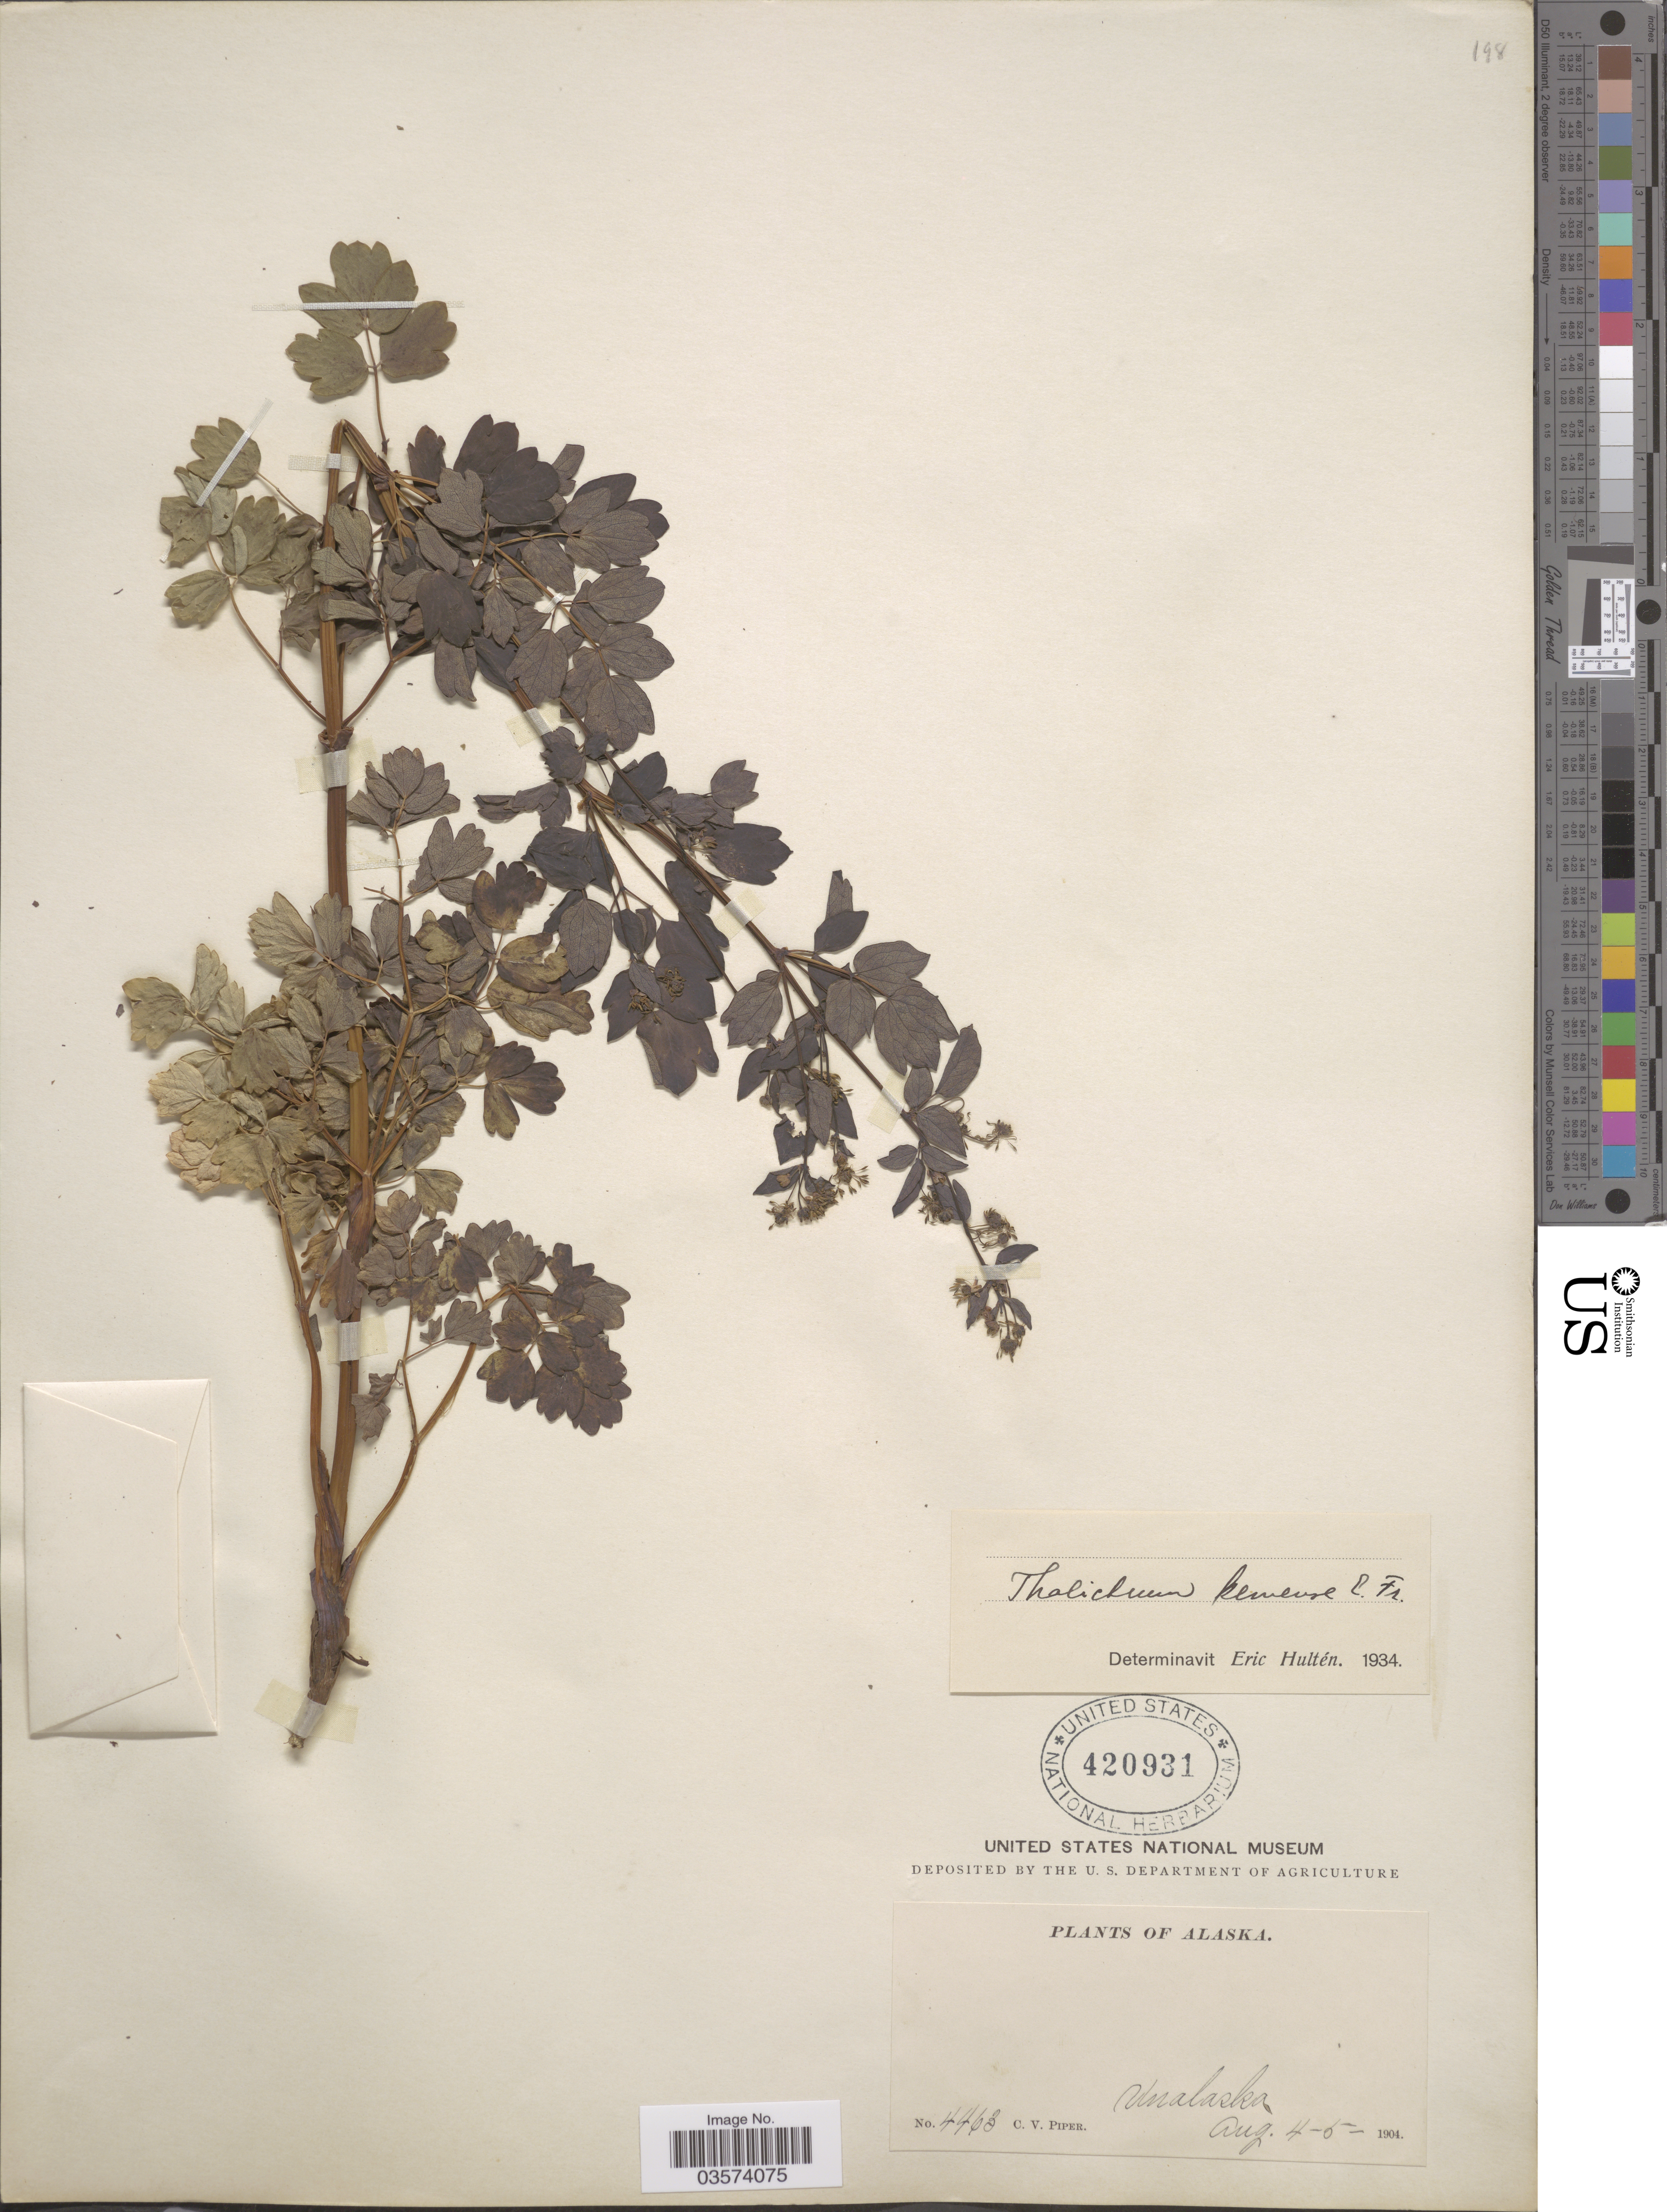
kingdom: Plantae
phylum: Tracheophyta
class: Magnoliopsida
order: Ranunculales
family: Ranunculaceae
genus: Thalictrum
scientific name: Thalictrum kemense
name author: Fr.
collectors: C. V. Piper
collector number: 4463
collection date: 1904-08-04/1904-08-05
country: United States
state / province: Alaska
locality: Unalaska.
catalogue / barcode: US 420931